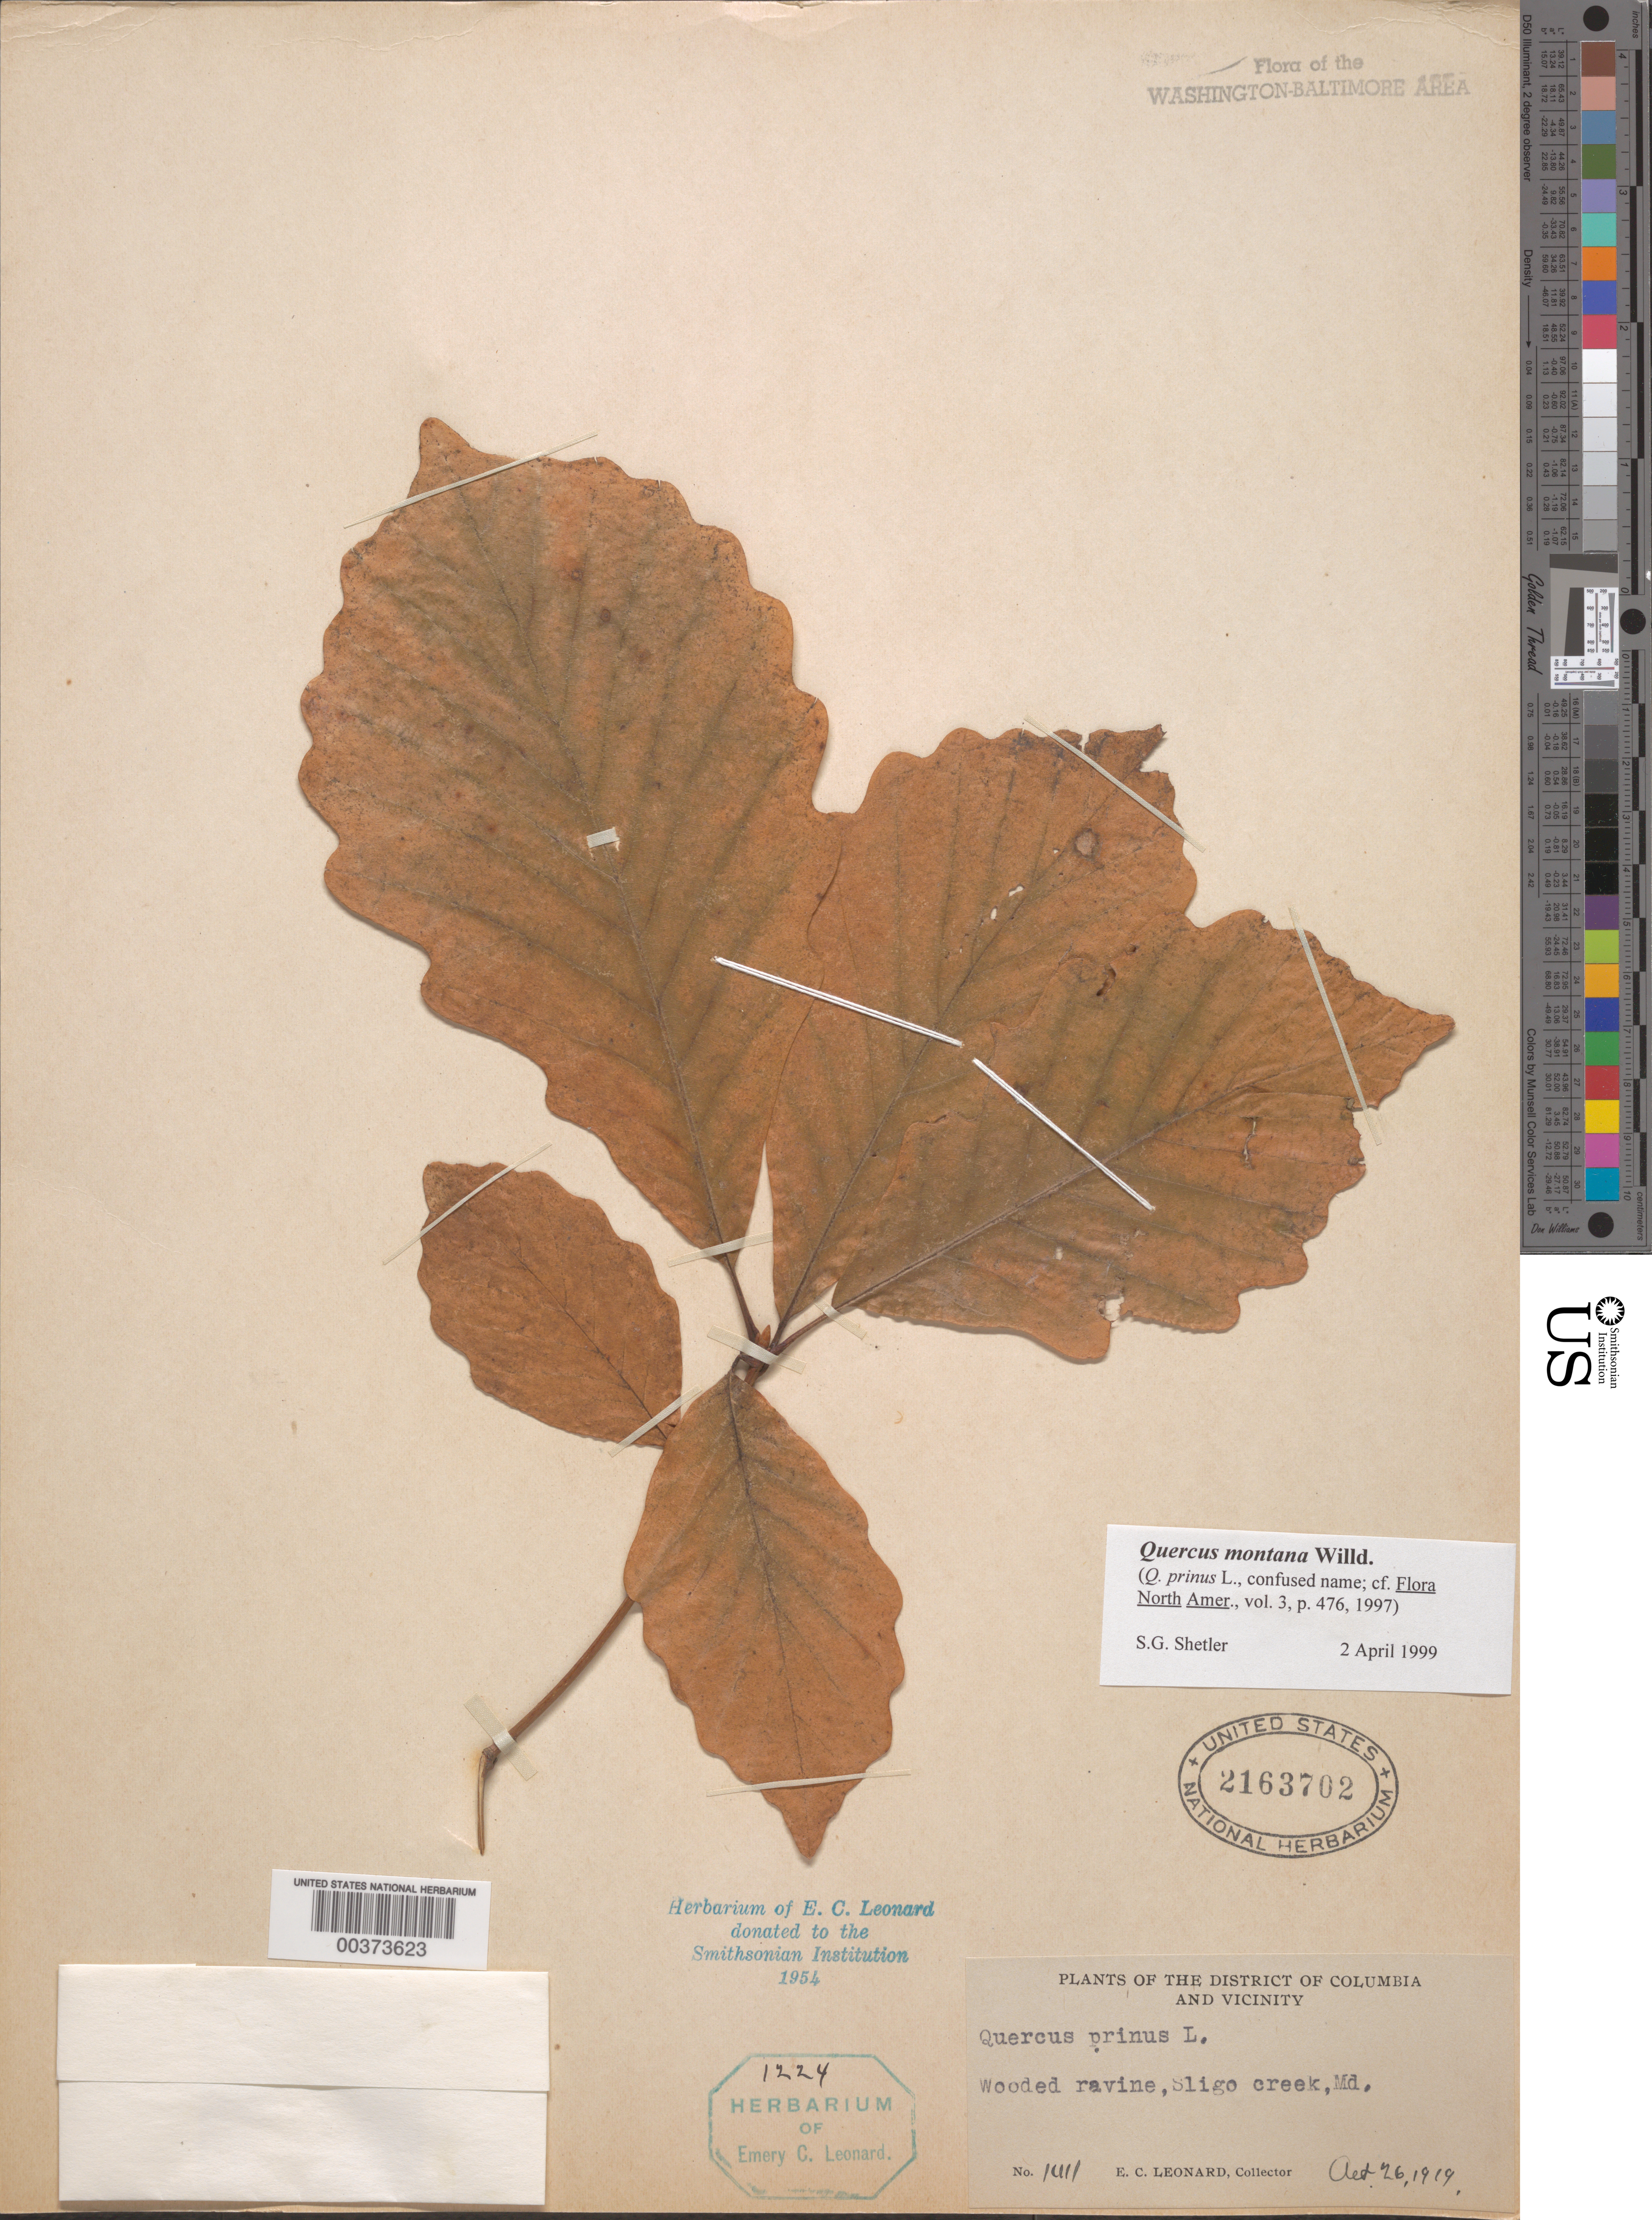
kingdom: Plantae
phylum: Tracheophyta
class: Magnoliopsida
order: Fagales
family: Fagaceae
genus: Quercus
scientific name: Quercus montana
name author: Willd.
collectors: E. C. Leonard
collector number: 1411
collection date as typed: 26 Oct 1919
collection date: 1919-10-26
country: United States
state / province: Maryland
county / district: Montgomery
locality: Sligo Creek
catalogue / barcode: US 2163702